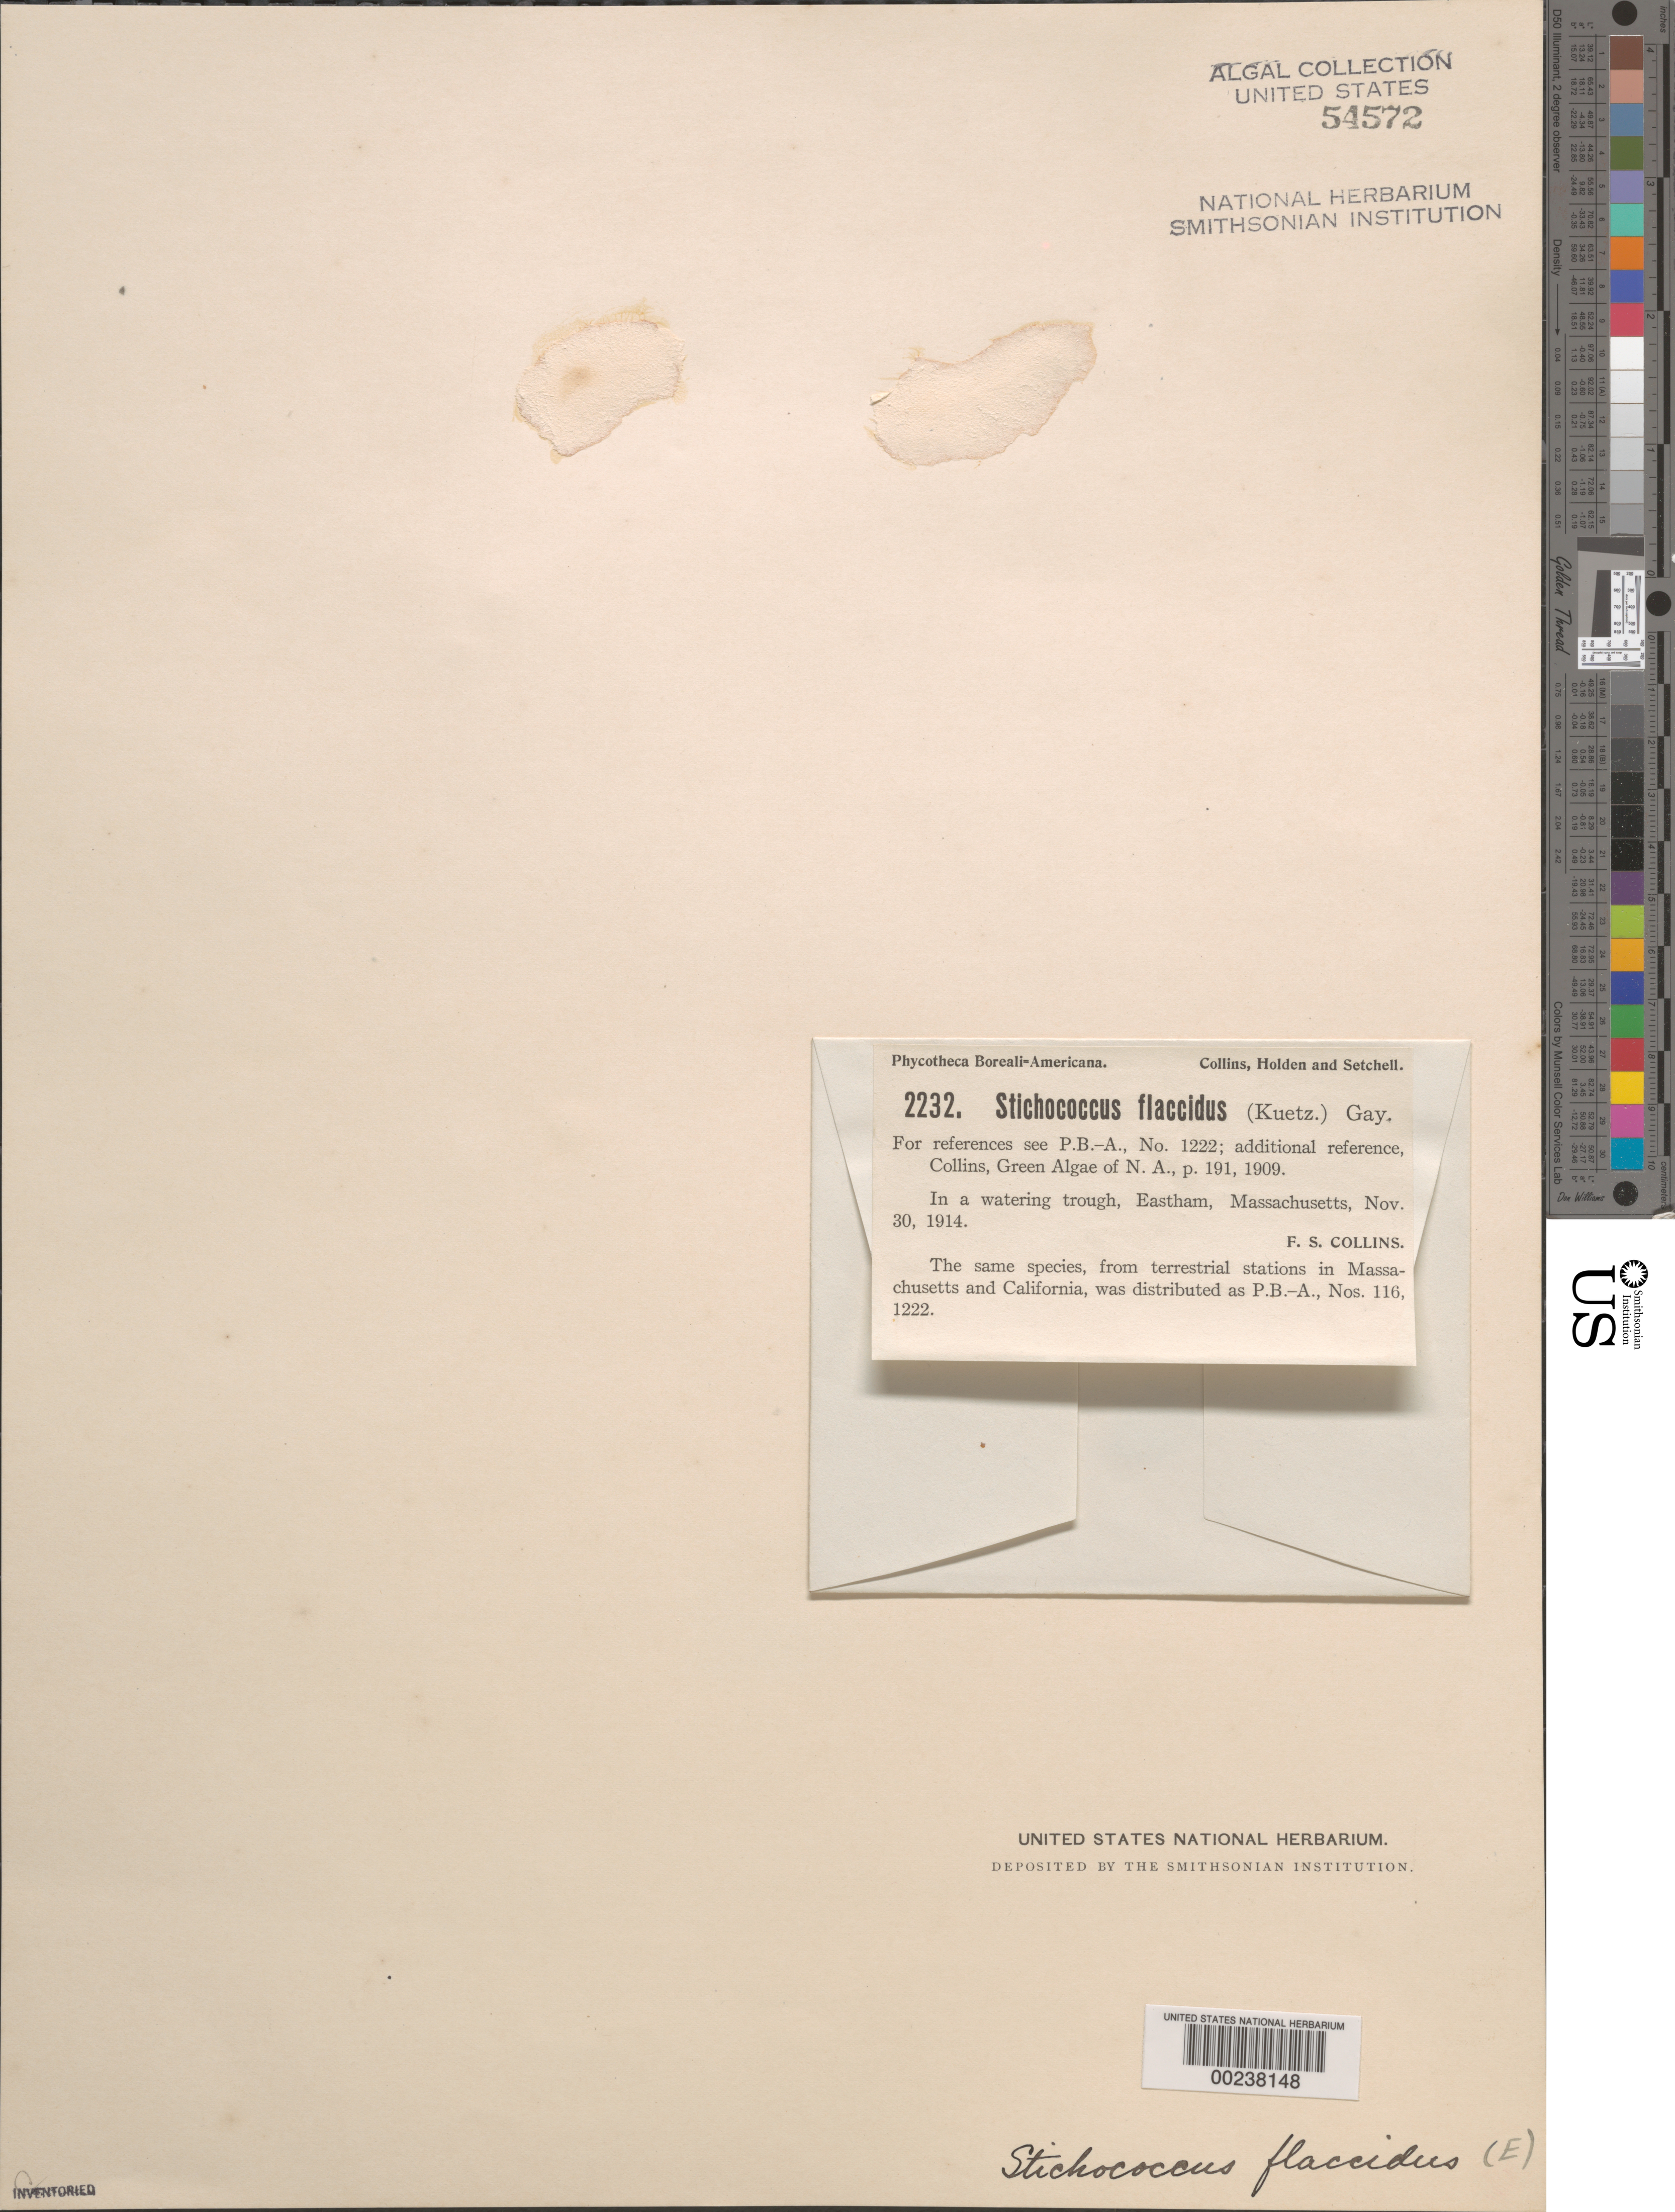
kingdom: Plantae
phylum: Charophyta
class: Klebsormidiophyceae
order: Klebsormidiales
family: Klebsormidiaceae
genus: Klebsormidium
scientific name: Klebsormidium flaccidum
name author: (Kütz.) P.C. Silva et al.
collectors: F. Collins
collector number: PB-A 2232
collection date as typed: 30 Nov 1914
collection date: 1914-11-30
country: United States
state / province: Massachusetts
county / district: Barnstable County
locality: Eastham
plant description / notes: Collins, Holden & Setchell, Phycotheca Boreali-Americana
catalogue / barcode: US 54572